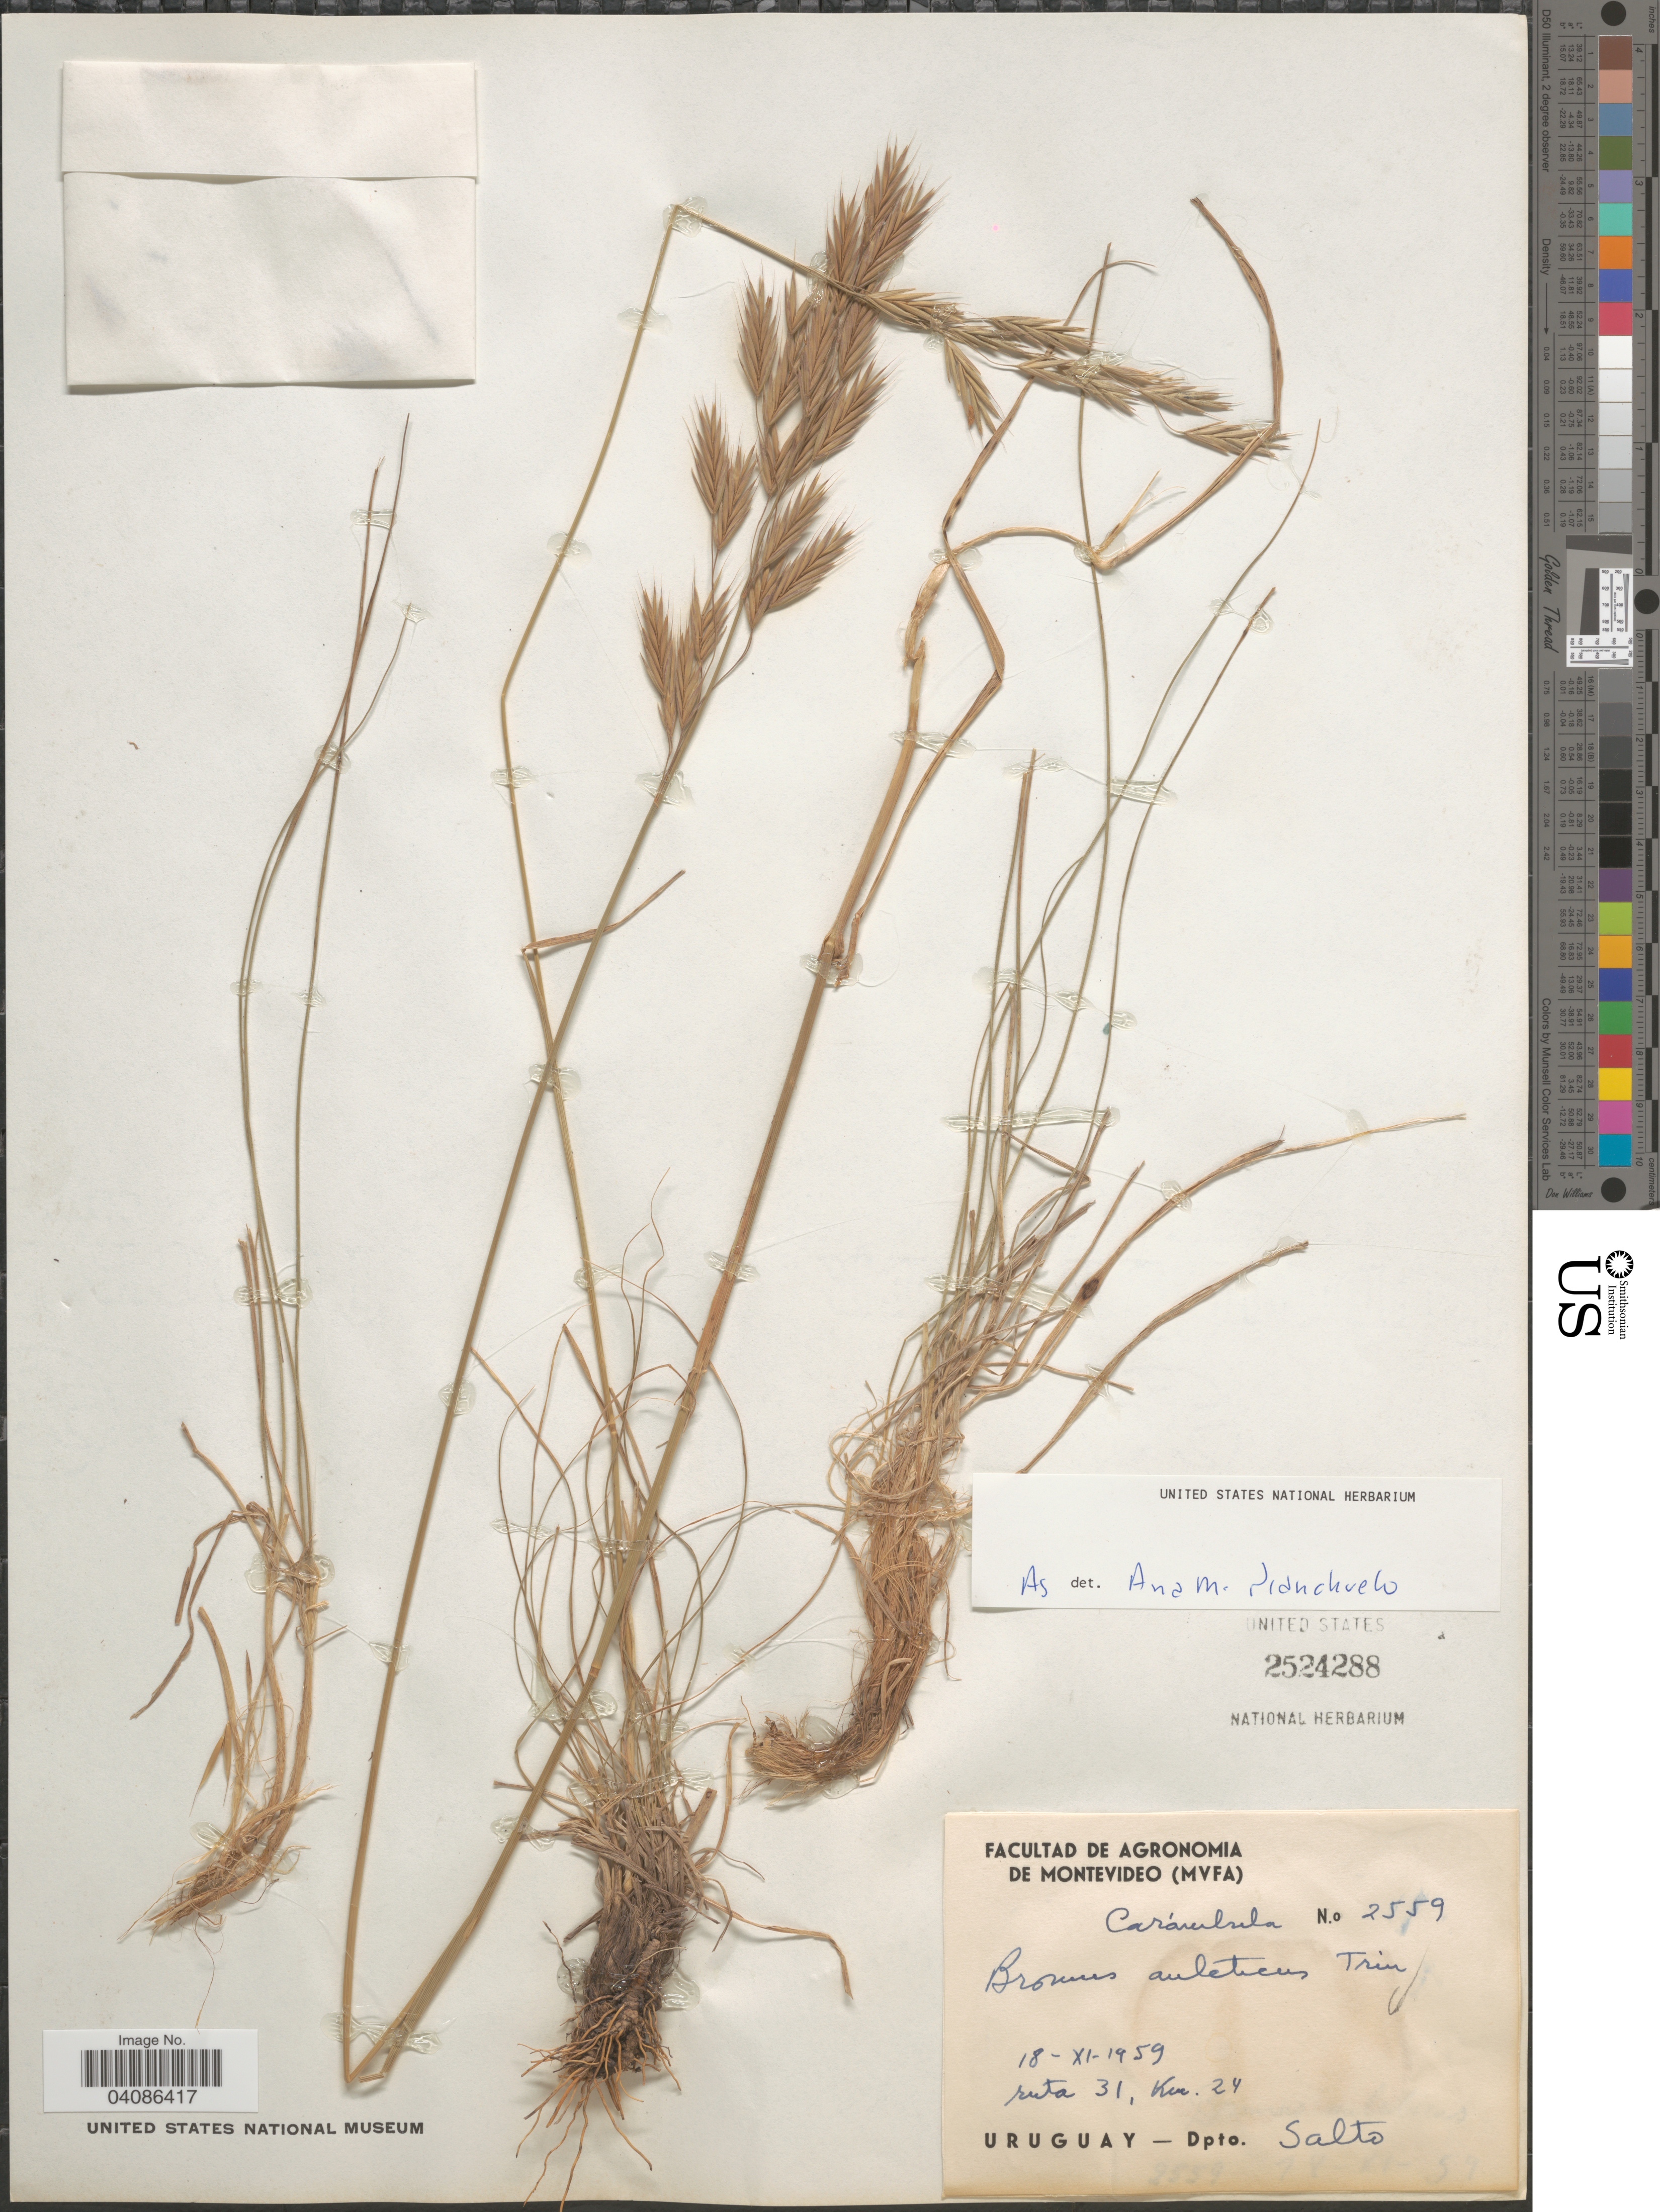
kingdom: Plantae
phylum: Tracheophyta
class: Liliopsida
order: Poales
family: Poaceae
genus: Bromus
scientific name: Bromus auleticus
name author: Trin. ex Nees in Mart.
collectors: Cararulula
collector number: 2559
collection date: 1959-11-18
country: Uruguay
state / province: Salto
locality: Ruta 31, Km. 24. Dpto. Salto.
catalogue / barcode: US 2524288